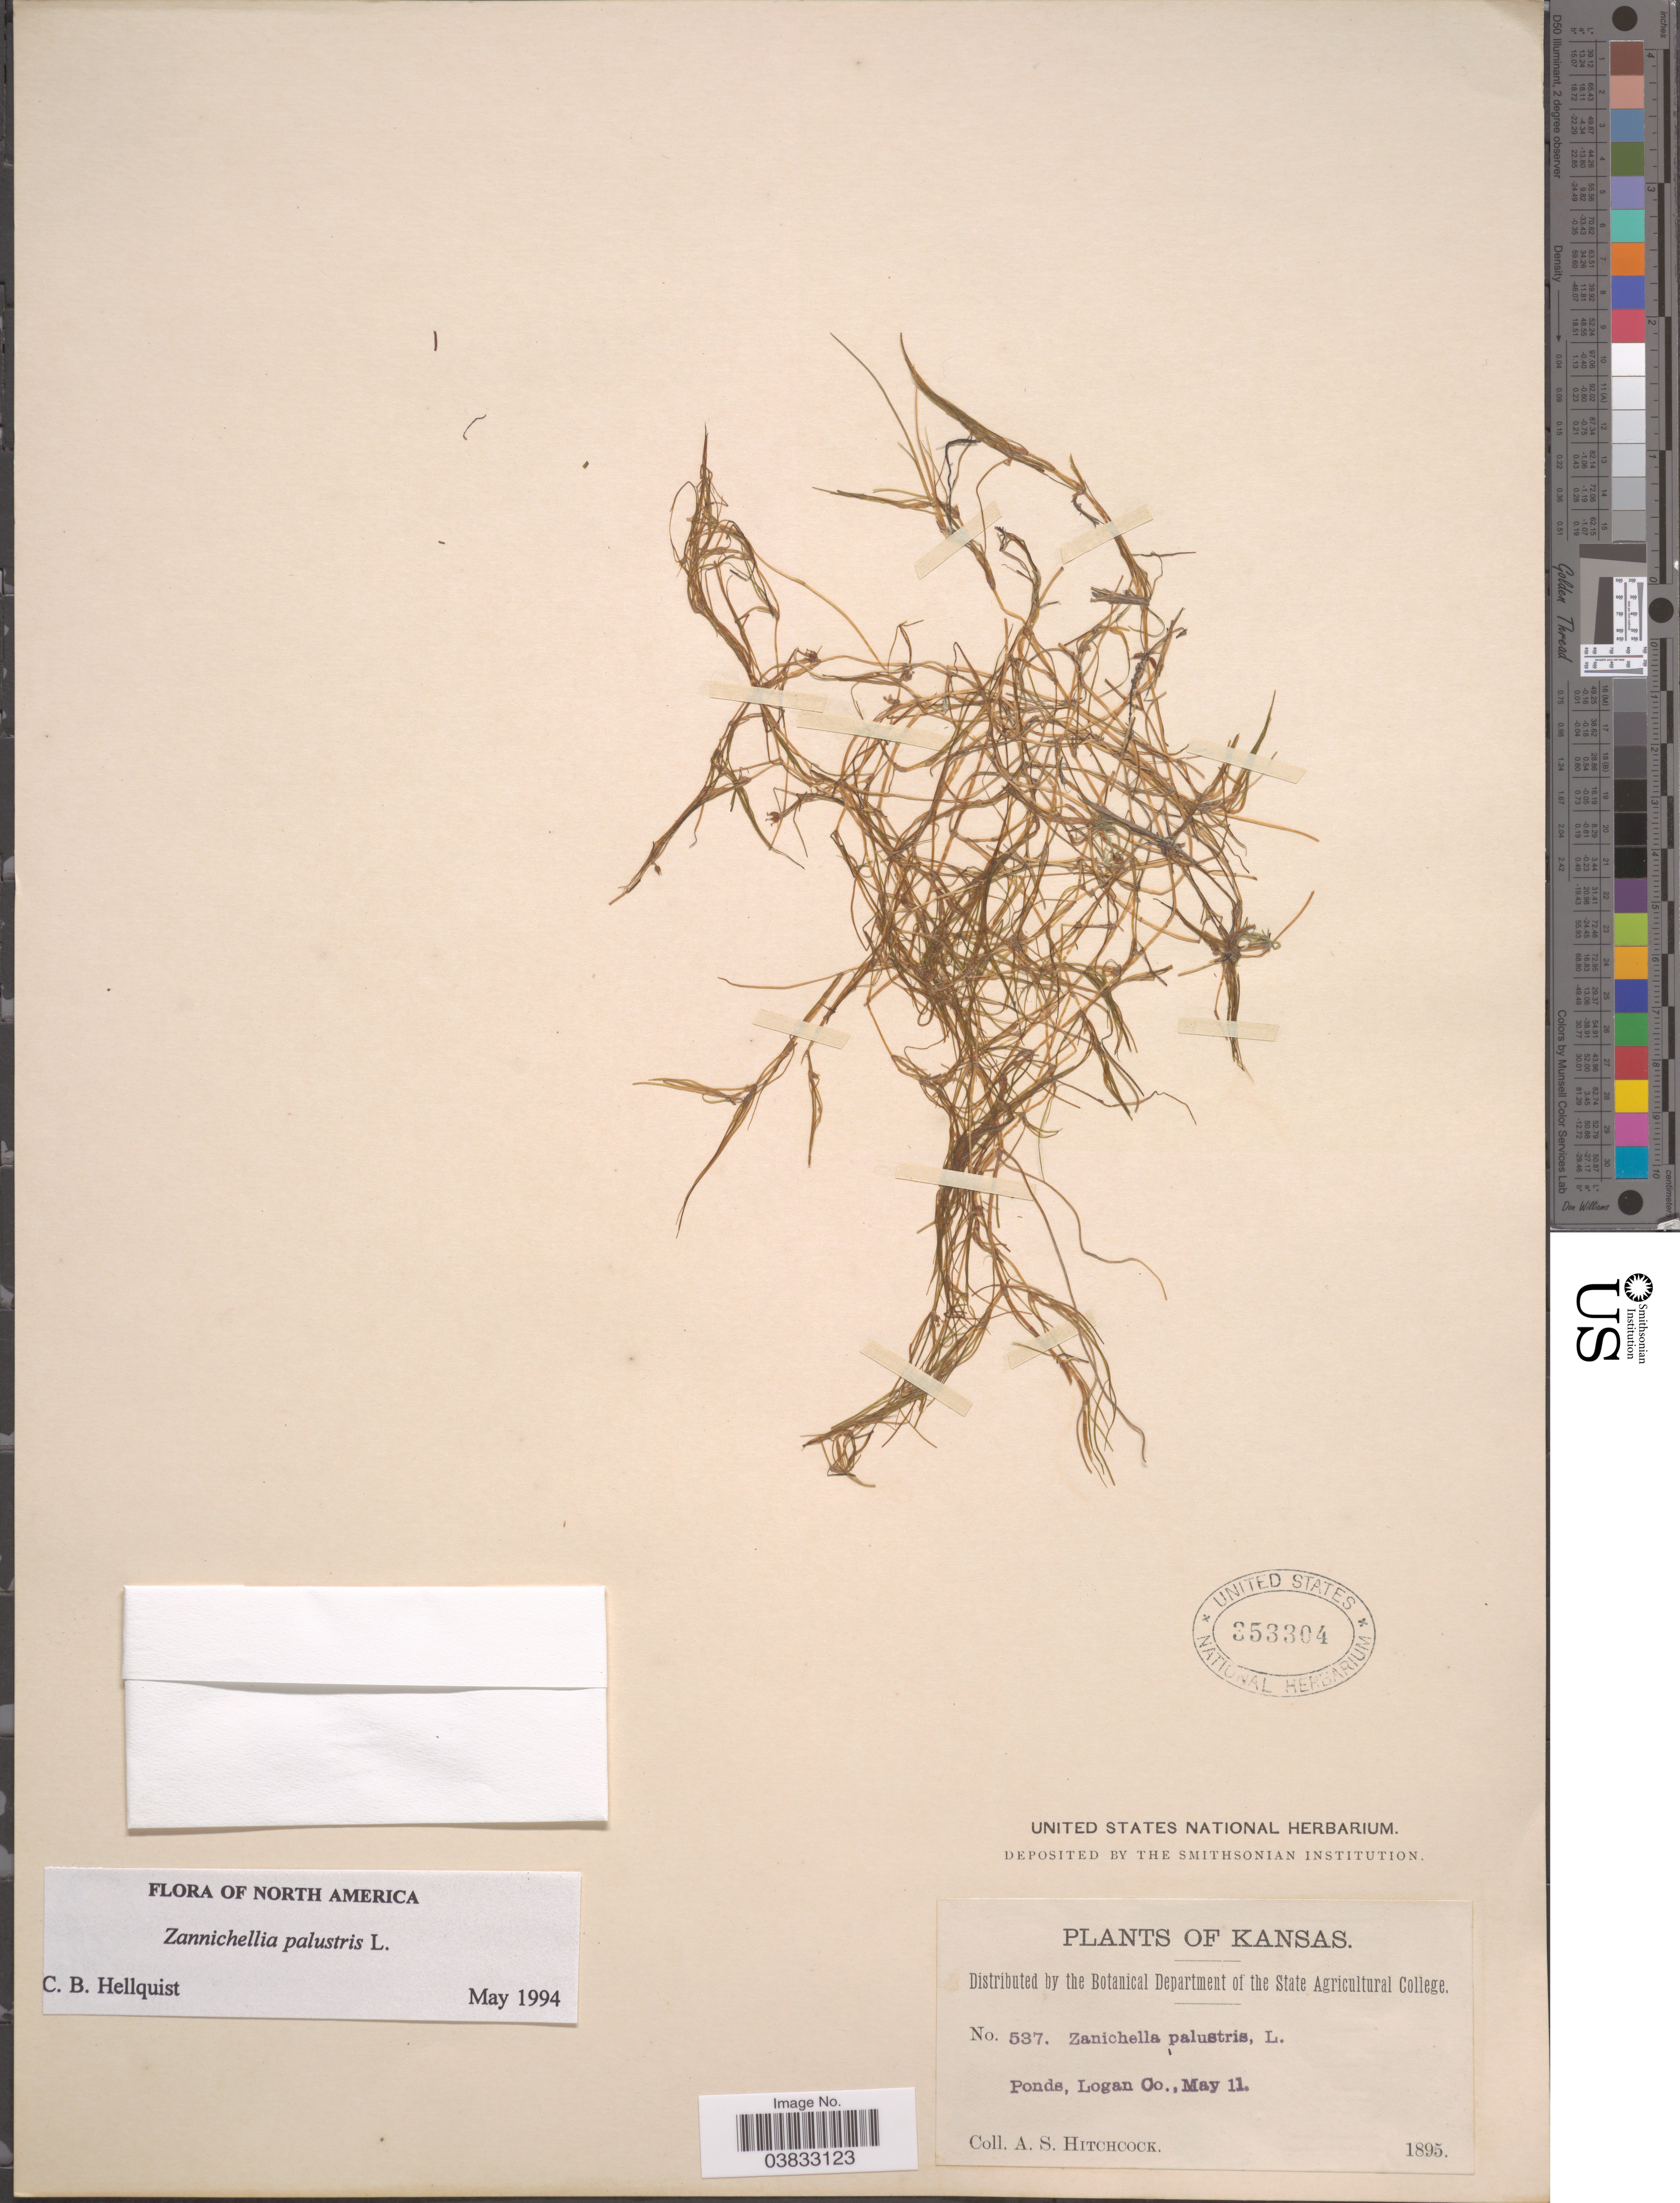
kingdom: Plantae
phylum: Tracheophyta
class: Liliopsida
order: Alismatales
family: Potamogetonaceae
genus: Zannichellia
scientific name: Zannichellia palustris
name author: L.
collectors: A. S. Hitchcock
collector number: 537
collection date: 1895-05-11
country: United States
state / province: Kansas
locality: Ponds, Logan Co.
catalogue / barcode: US 353304